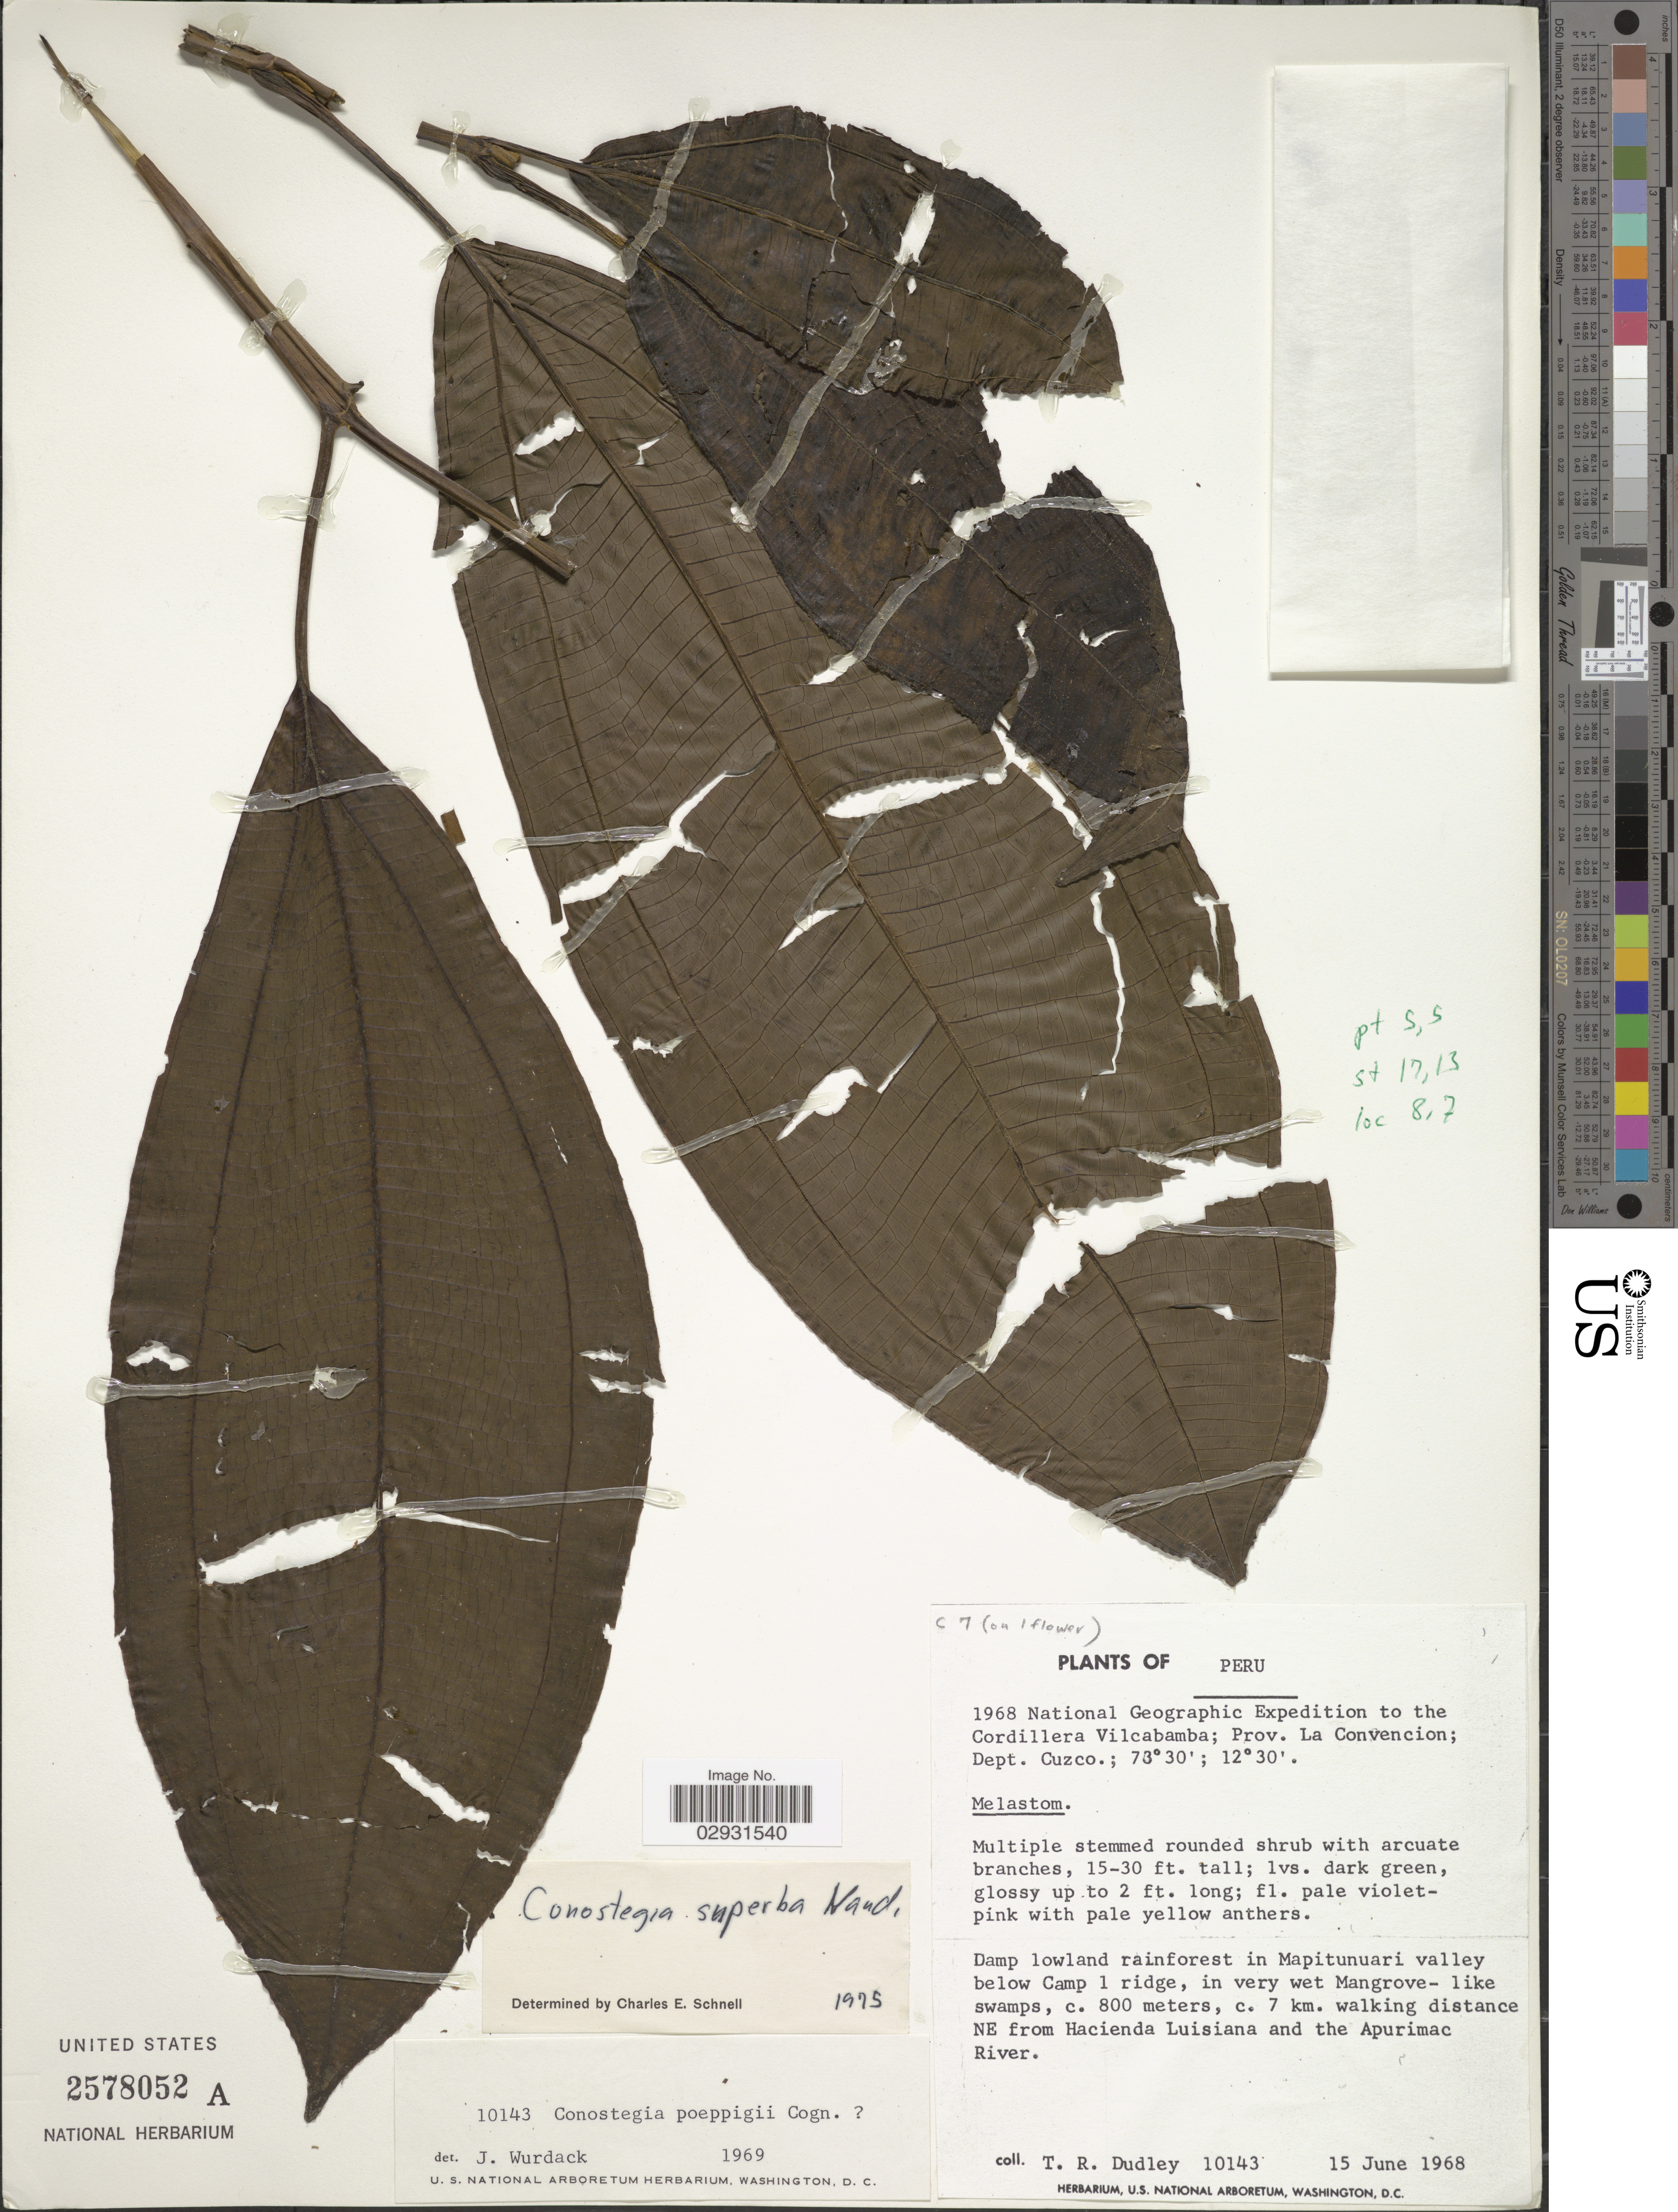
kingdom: Plantae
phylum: Tracheophyta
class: Magnoliopsida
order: Myrtales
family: Melastomataceae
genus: Conostegia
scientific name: Conostegia superba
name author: Naudin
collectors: T. R. Dudley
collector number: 10143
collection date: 1968-06-15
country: Peru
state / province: Cusco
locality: Cordillera Vilcabamba; Prov. La Convencion; Dept. Cuzco, Damp lowland rainforest in Mapitunauri valley below Camp 1 ridge, in very wet Mangrove - like swamps, c. 7 km. walking distance NE from Hacienda Luisiana and the Apurimac River.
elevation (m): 800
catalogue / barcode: US 2578052A